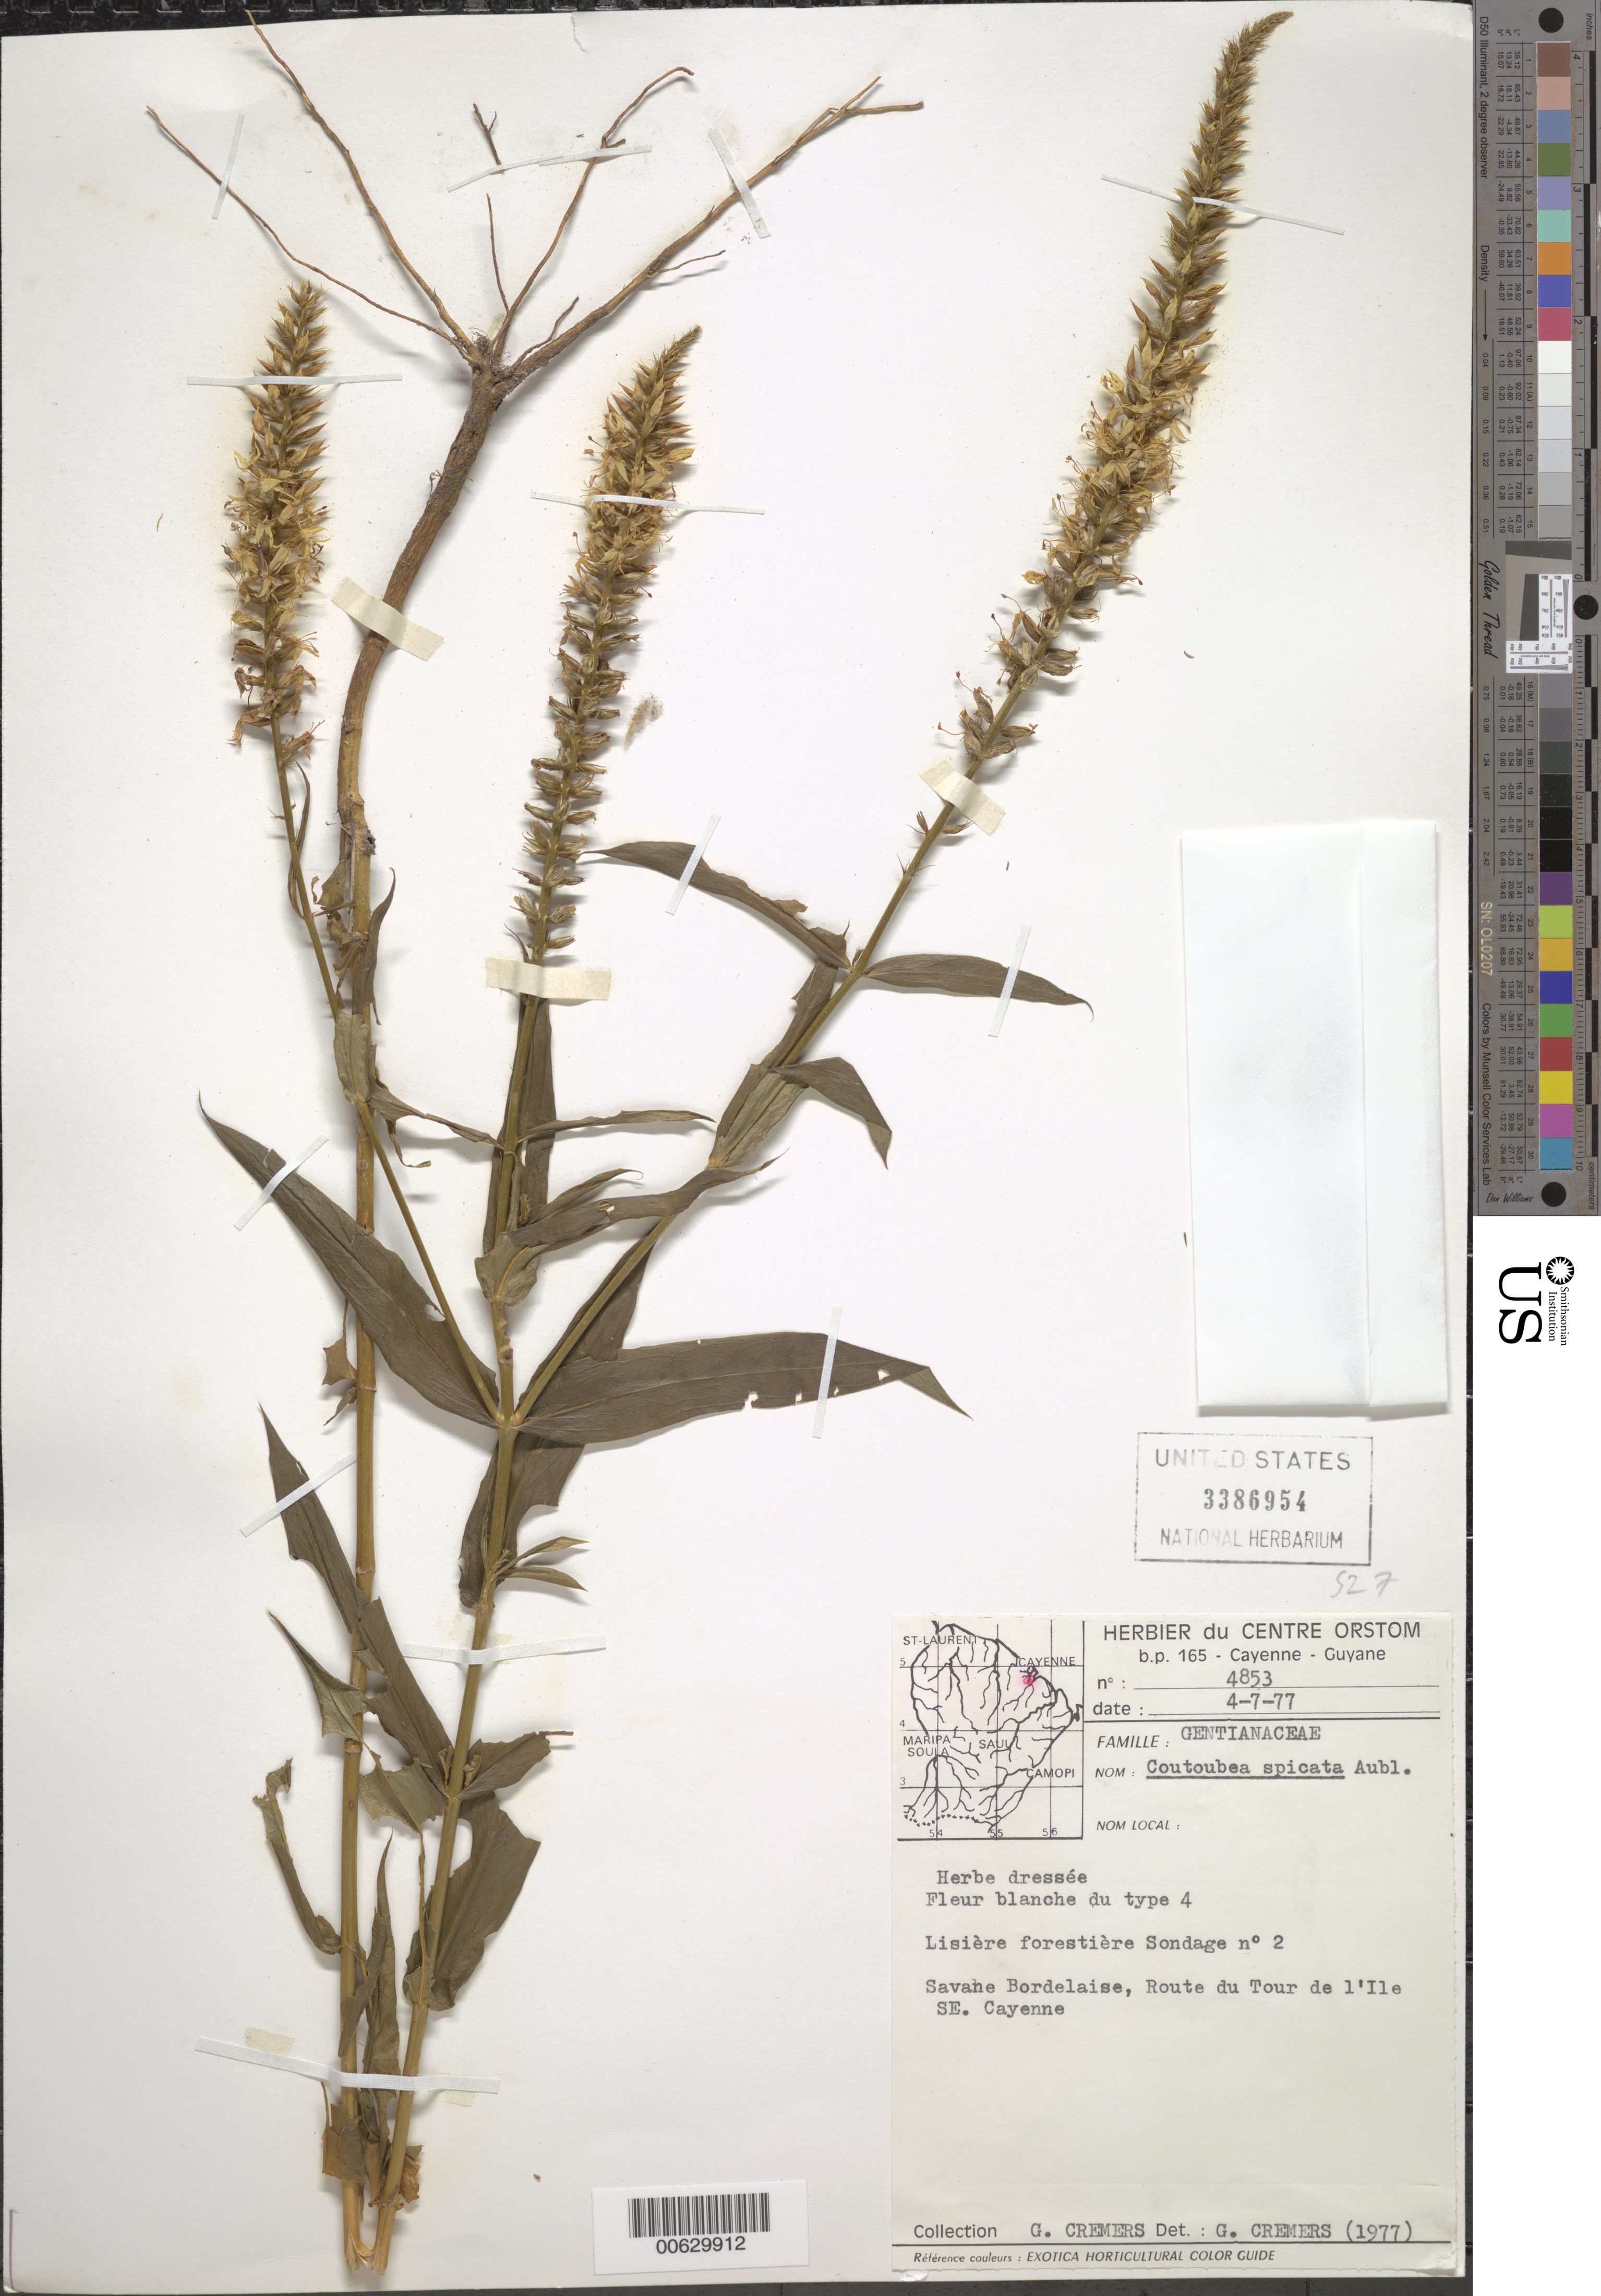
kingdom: Plantae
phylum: Tracheophyta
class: Magnoliopsida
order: Gentianales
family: Gentianaceae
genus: Coutoubea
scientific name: Coutoubea spicata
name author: Aubl.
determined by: Cremers, Georges A.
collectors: G. Cremers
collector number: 4853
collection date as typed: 4-Jul-77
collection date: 1977-07-04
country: French Guiana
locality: Savane Bordelaise, route du tour d'Ile SE Cayenne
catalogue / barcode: US 3386954